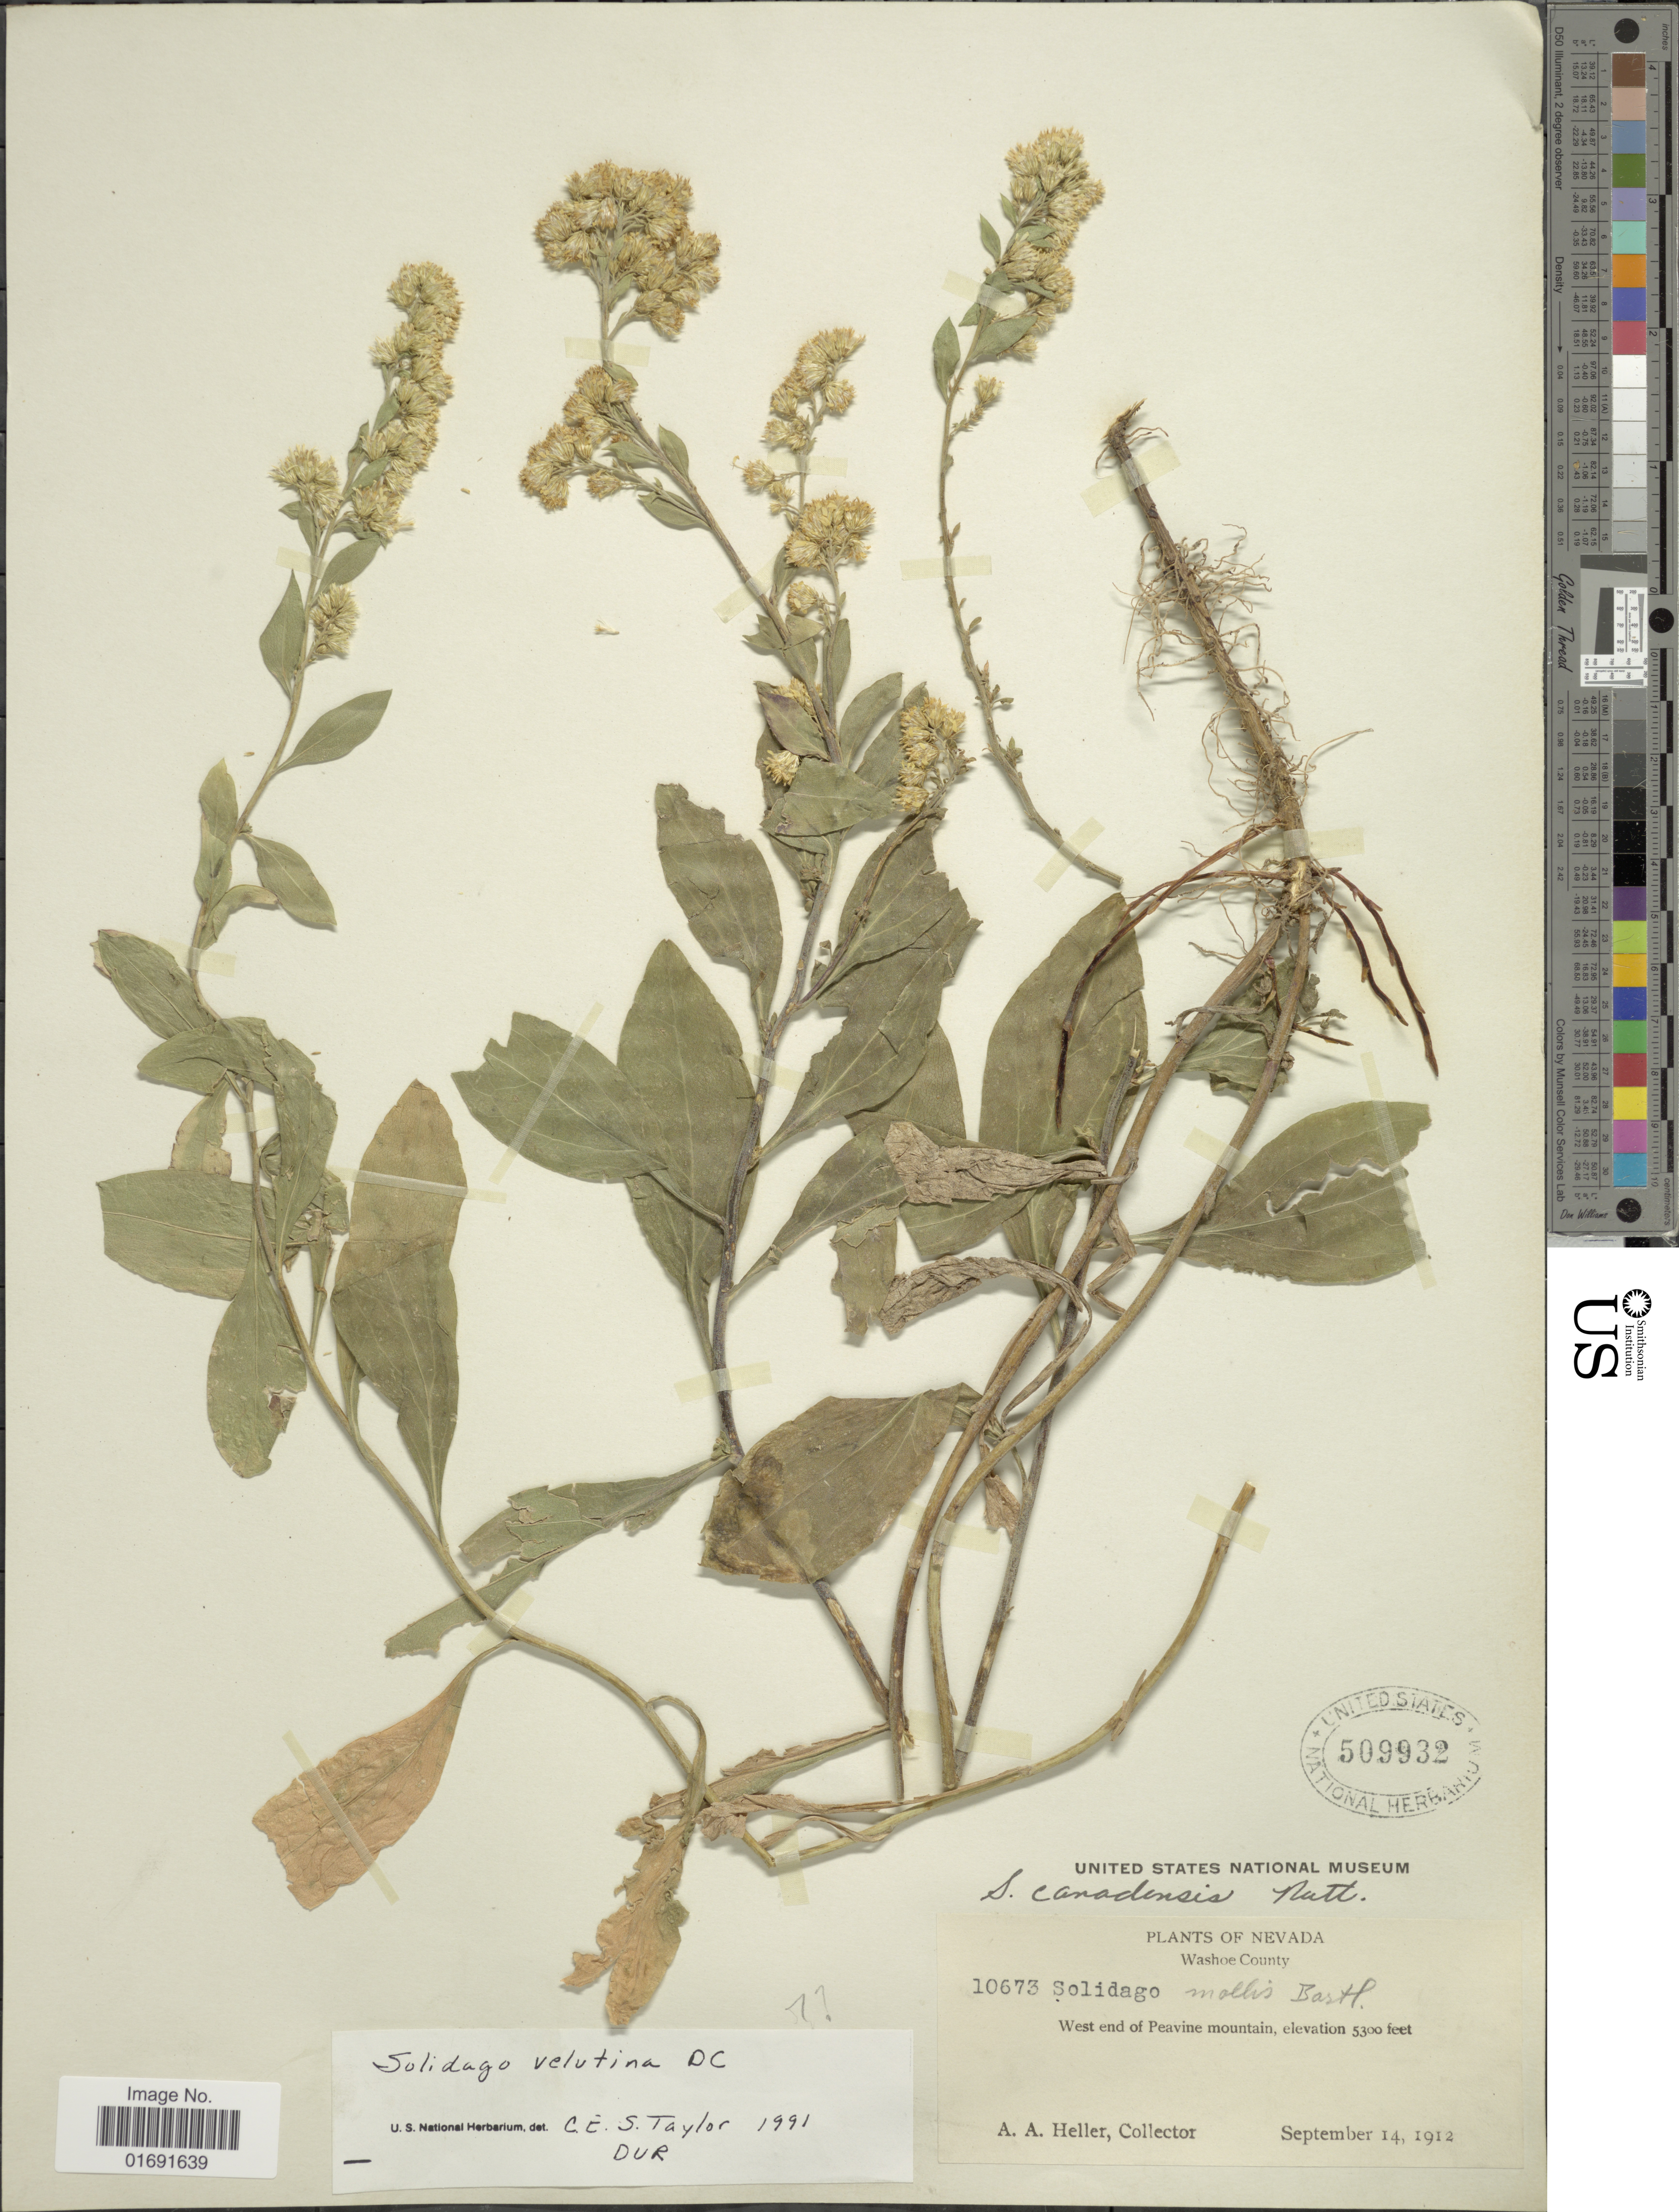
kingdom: Plantae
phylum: Tracheophyta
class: Magnoliopsida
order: Asterales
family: Asteraceae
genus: Solidago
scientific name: Solidago velutina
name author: DC.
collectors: A. A. Heller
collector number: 10673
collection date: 1912-09-14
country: United States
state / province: Nevada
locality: Washoe County, west end of Peavine mountain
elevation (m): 1615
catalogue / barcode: US 509932